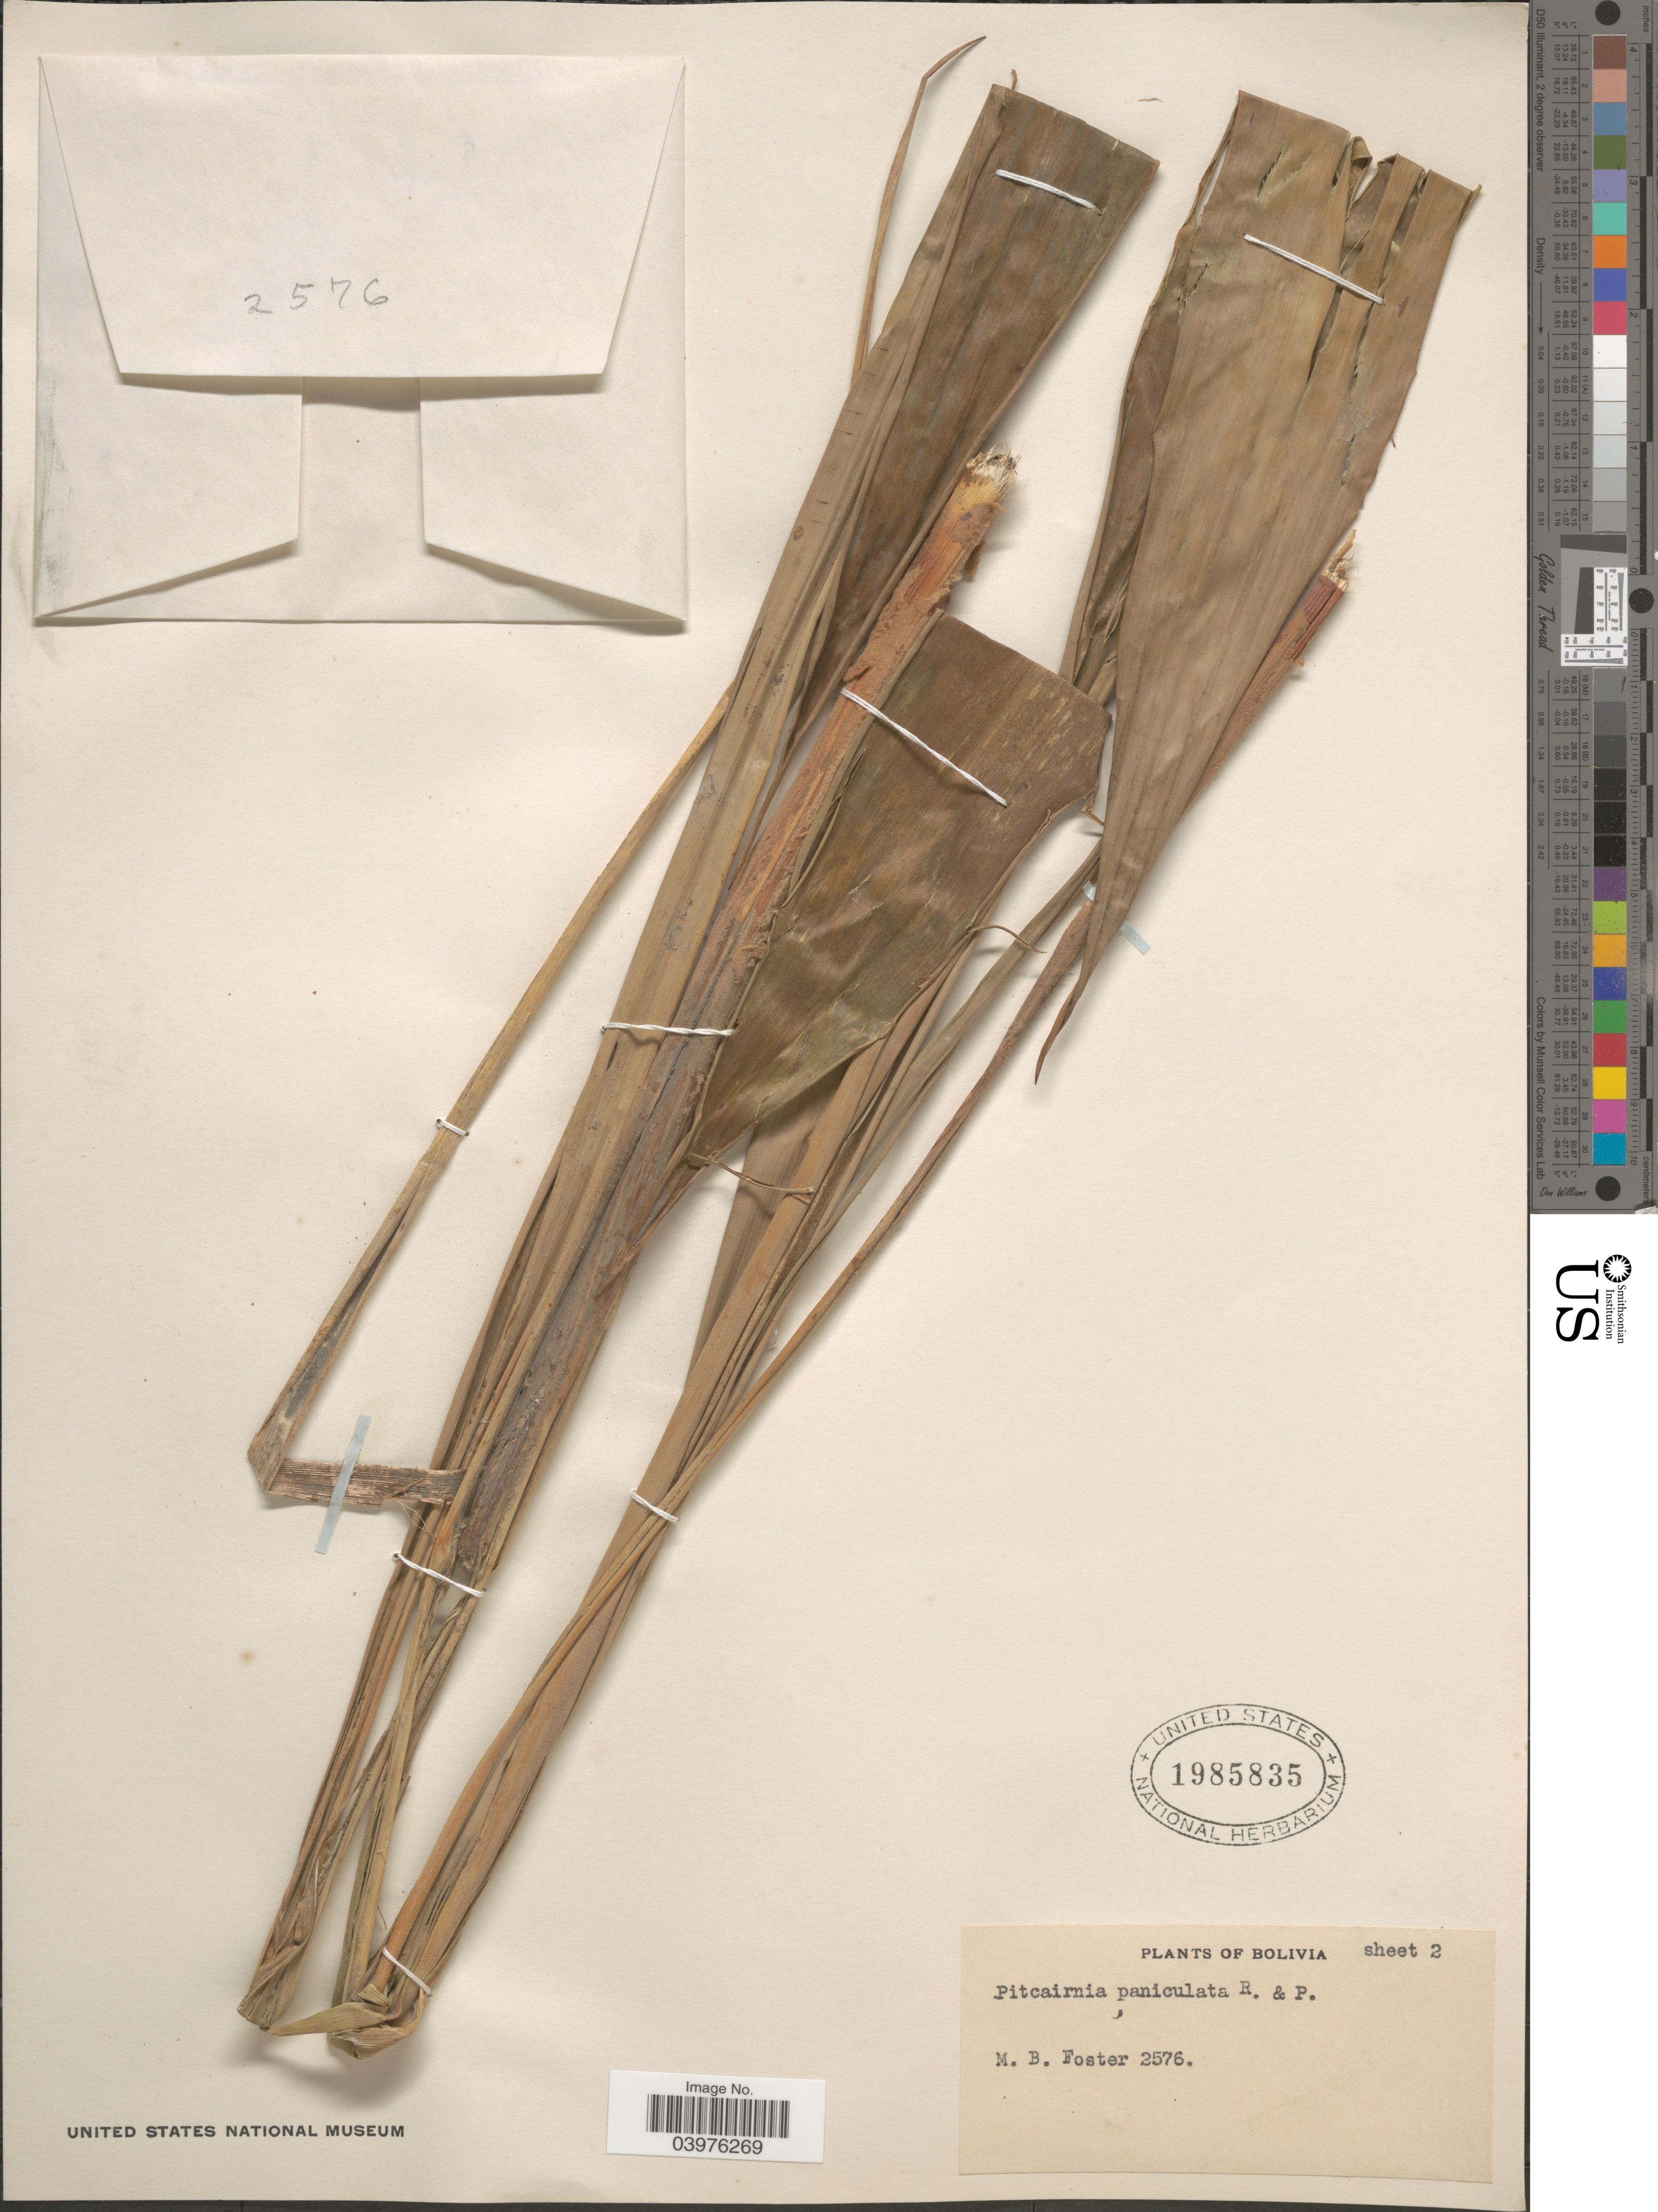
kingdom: Plantae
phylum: Tracheophyta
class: Liliopsida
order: Poales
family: Bromeliaceae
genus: Pitcairnia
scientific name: Pitcairnia paniculata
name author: (Ruiz & Pav.) Ruiz & Pav.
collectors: M. B. Foster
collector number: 2576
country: Bolivia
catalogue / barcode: US 1985835